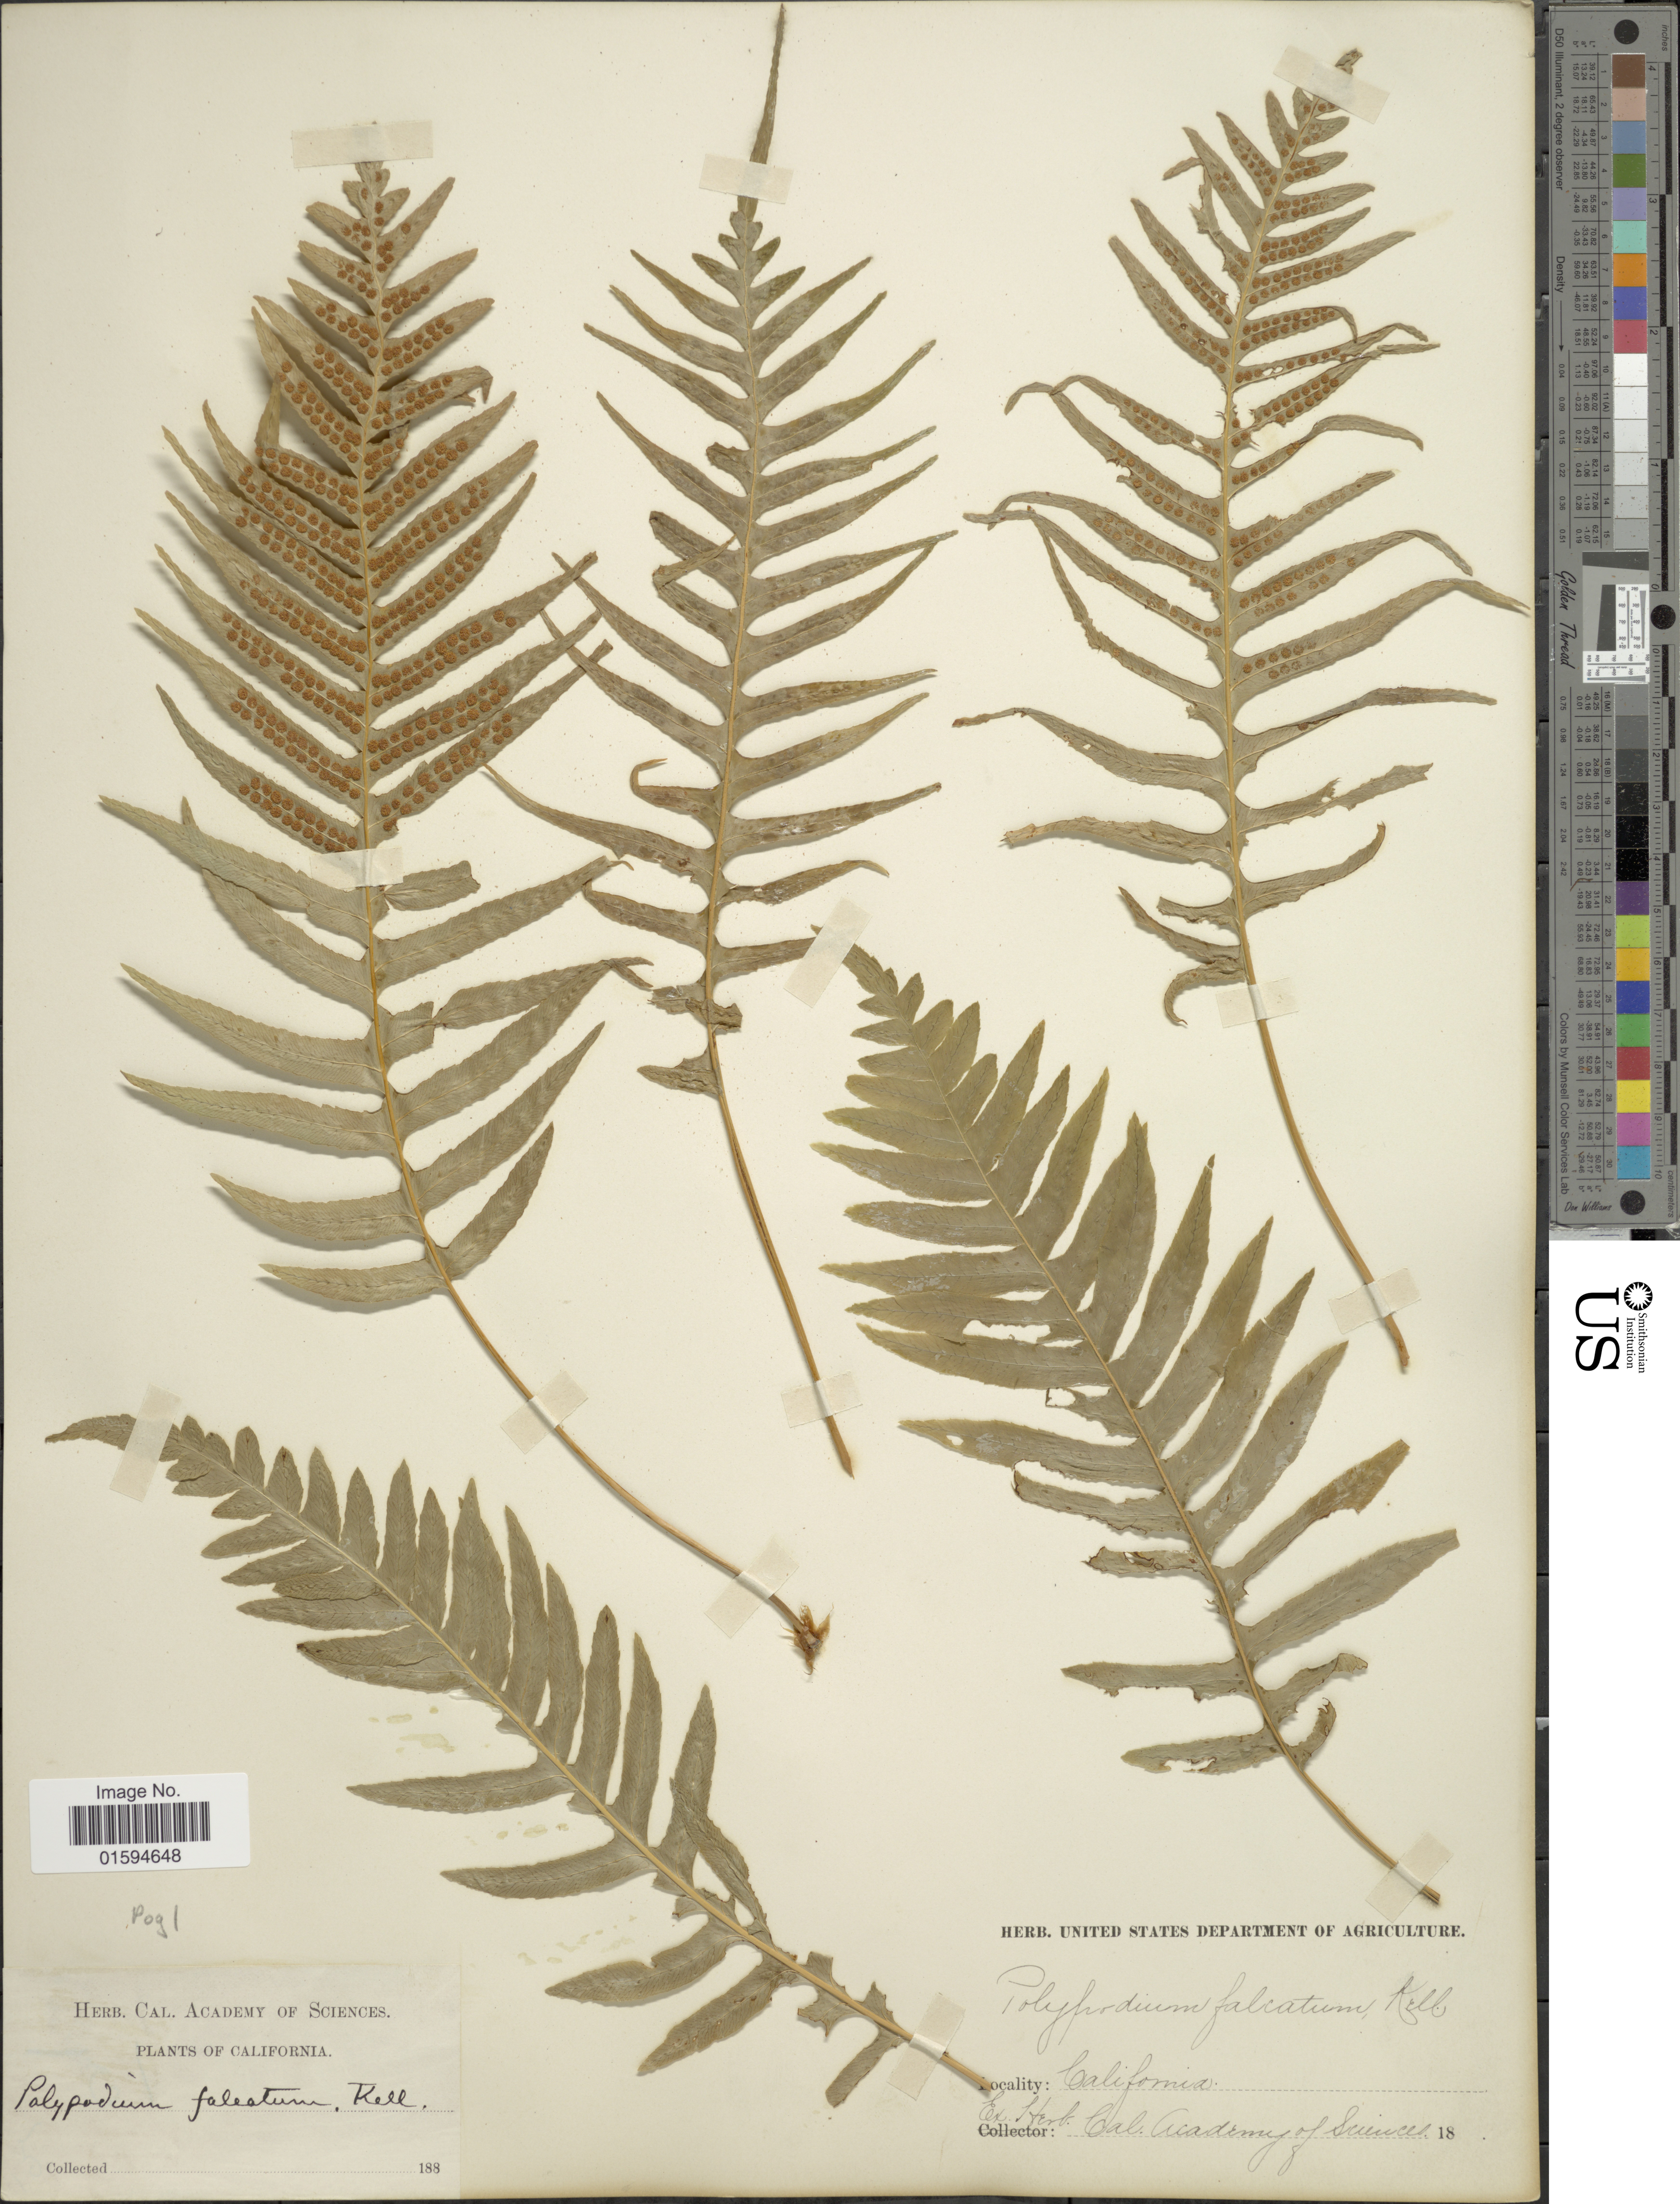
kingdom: Plantae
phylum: Tracheophyta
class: Polypodiopsida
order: Polypodiales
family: Polypodiaceae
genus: Polypodium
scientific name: Polypodium glycyrrhiza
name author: D.C. Eaton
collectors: ex herb. Cal. Academy of Sciences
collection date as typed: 188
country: United States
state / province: California